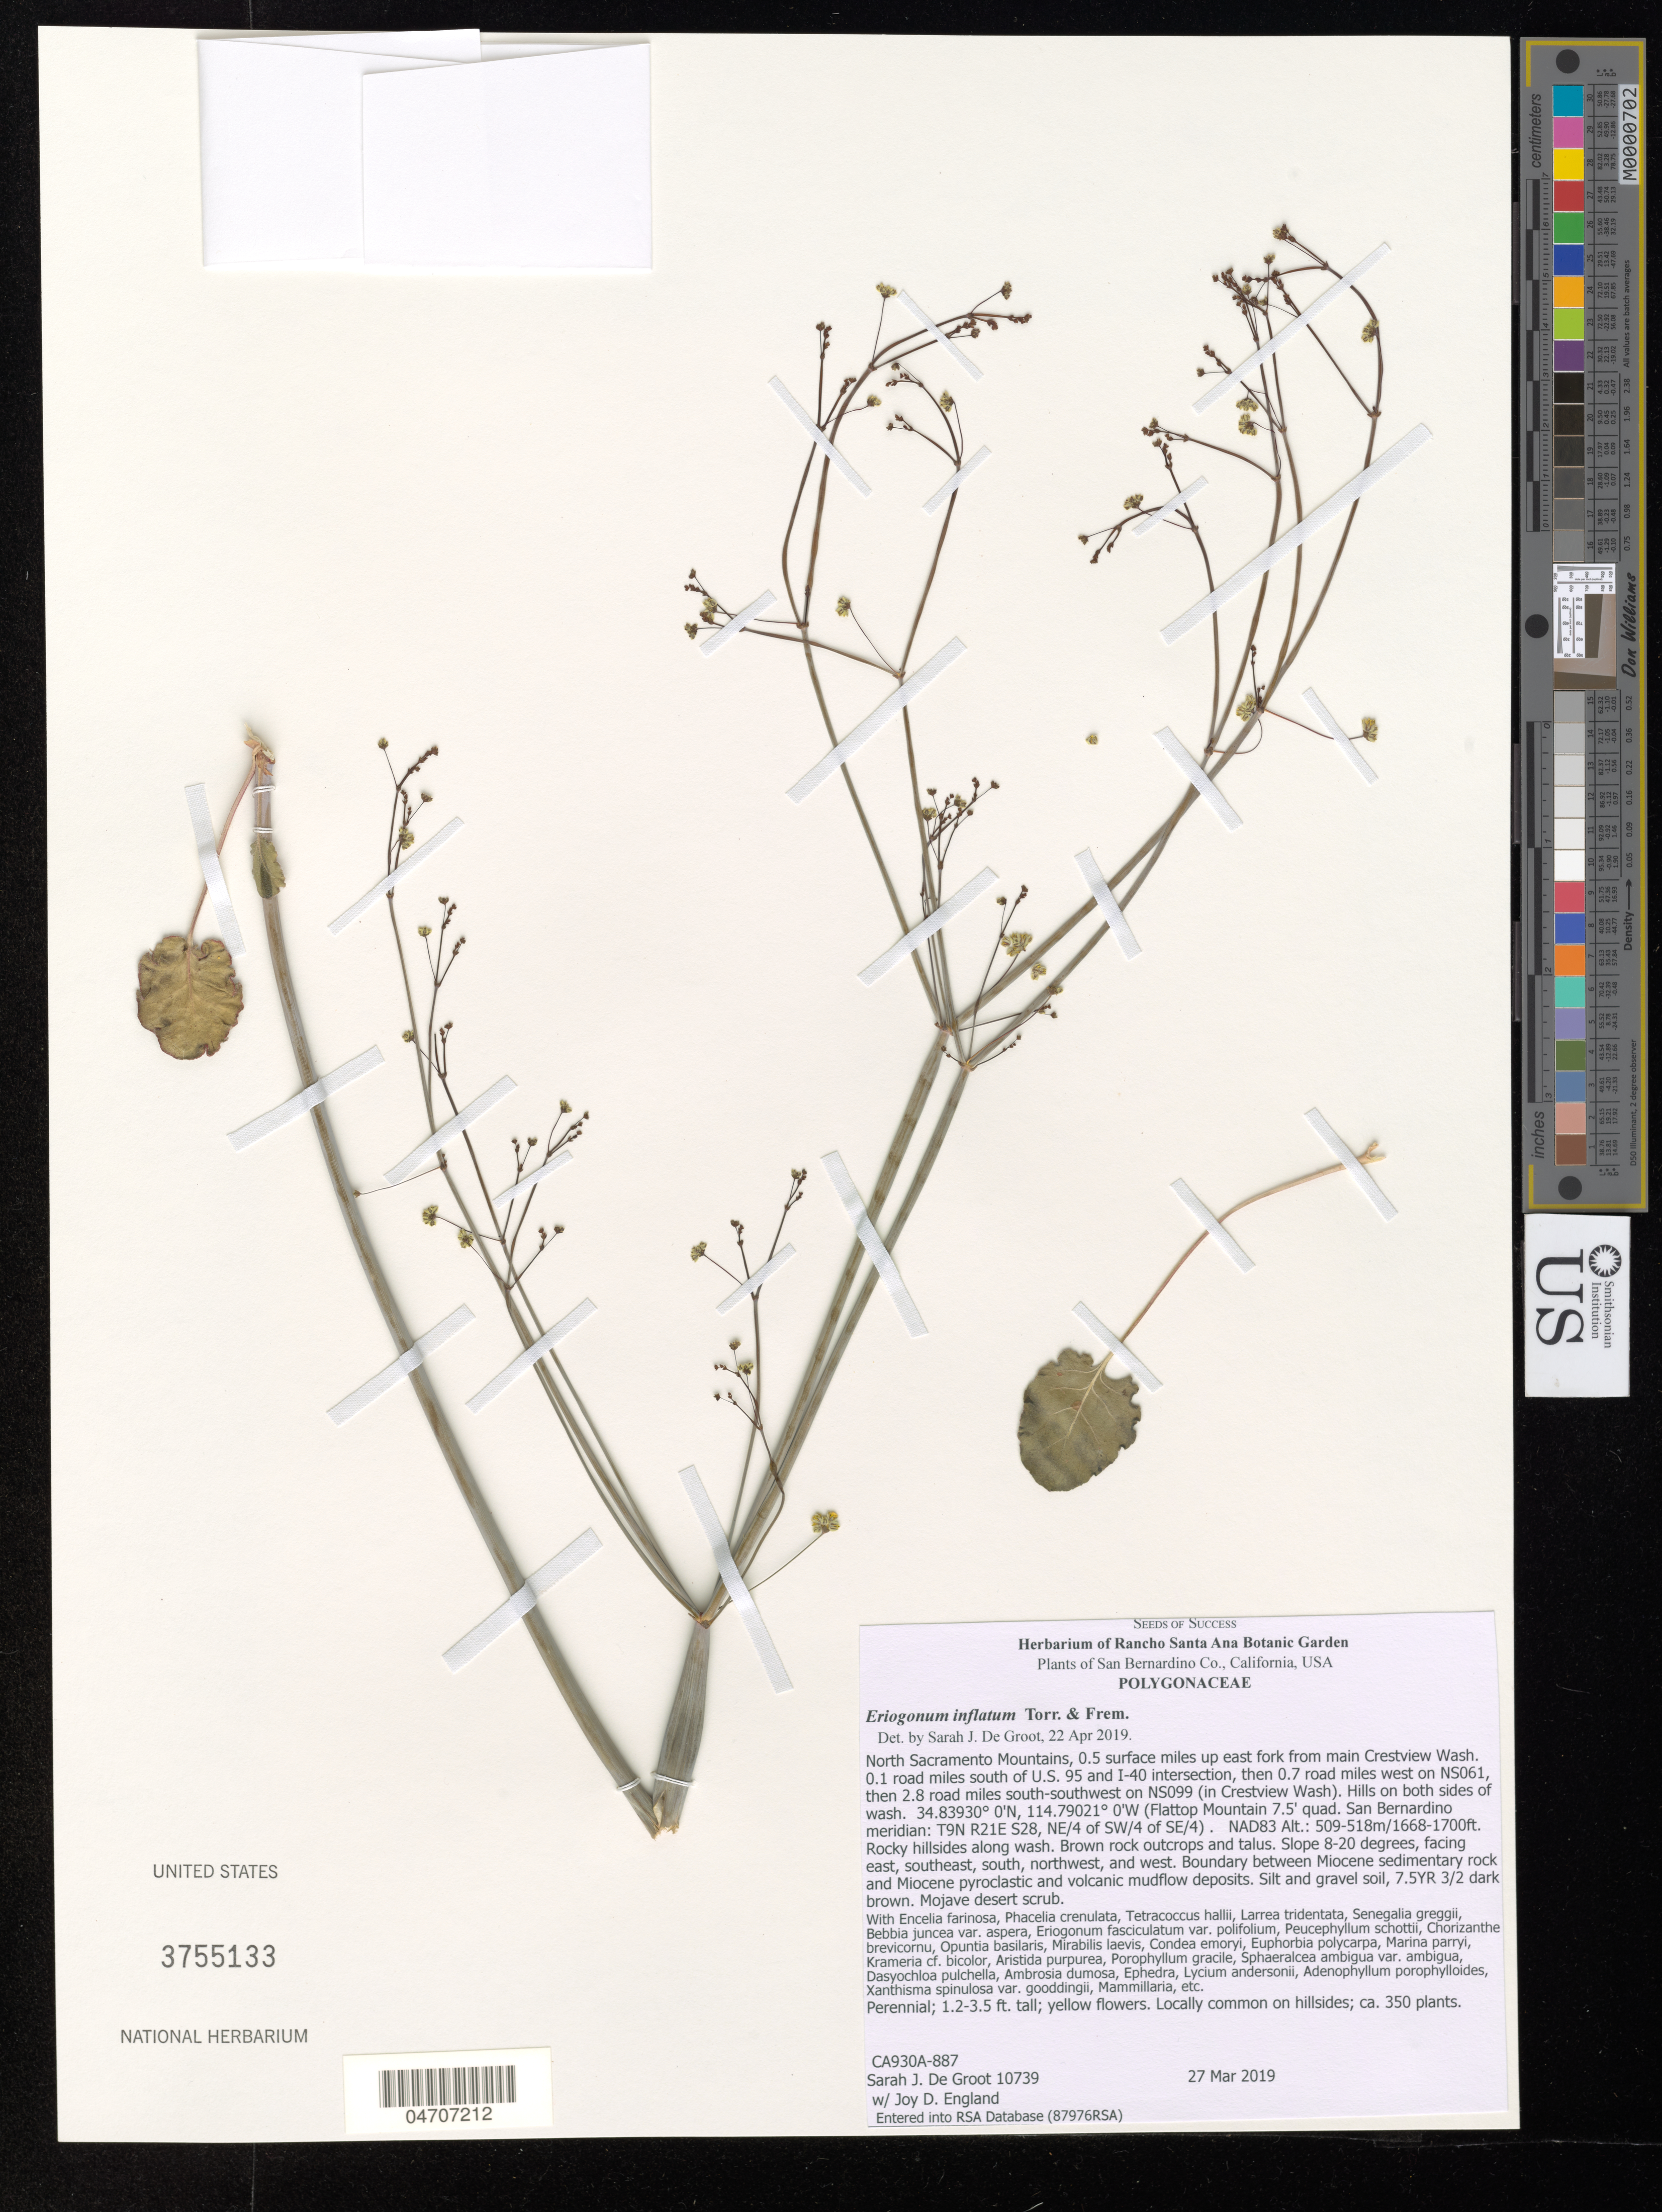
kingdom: Plantae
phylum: Tracheophyta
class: Magnoliopsida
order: Caryophyllales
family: Polygonaceae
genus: Eriogonum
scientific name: Eriogonum inflatum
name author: Torr. & Frém.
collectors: S. De Groot & J. England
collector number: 10739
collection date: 2019-03-27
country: United States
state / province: California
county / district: San Bernardino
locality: San Bernardino Co. North Sacramento Mountains, 0.5 surface miles up east fork from main Crestview Wash. 0.1 road miles south of U.S. 95 and I-40 intersection, then 0.7 road miles west on NS061, then 2.8 road miles south-southwest on NS099 (in Crestview Wash). Hills on both sides of wash. (Flattop Mountain 7.5' quad. San Bernardino meridian: T9N R21E S28, NE/4 of SW/4 of SE/4). NAD83.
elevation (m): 509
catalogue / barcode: US 3755133